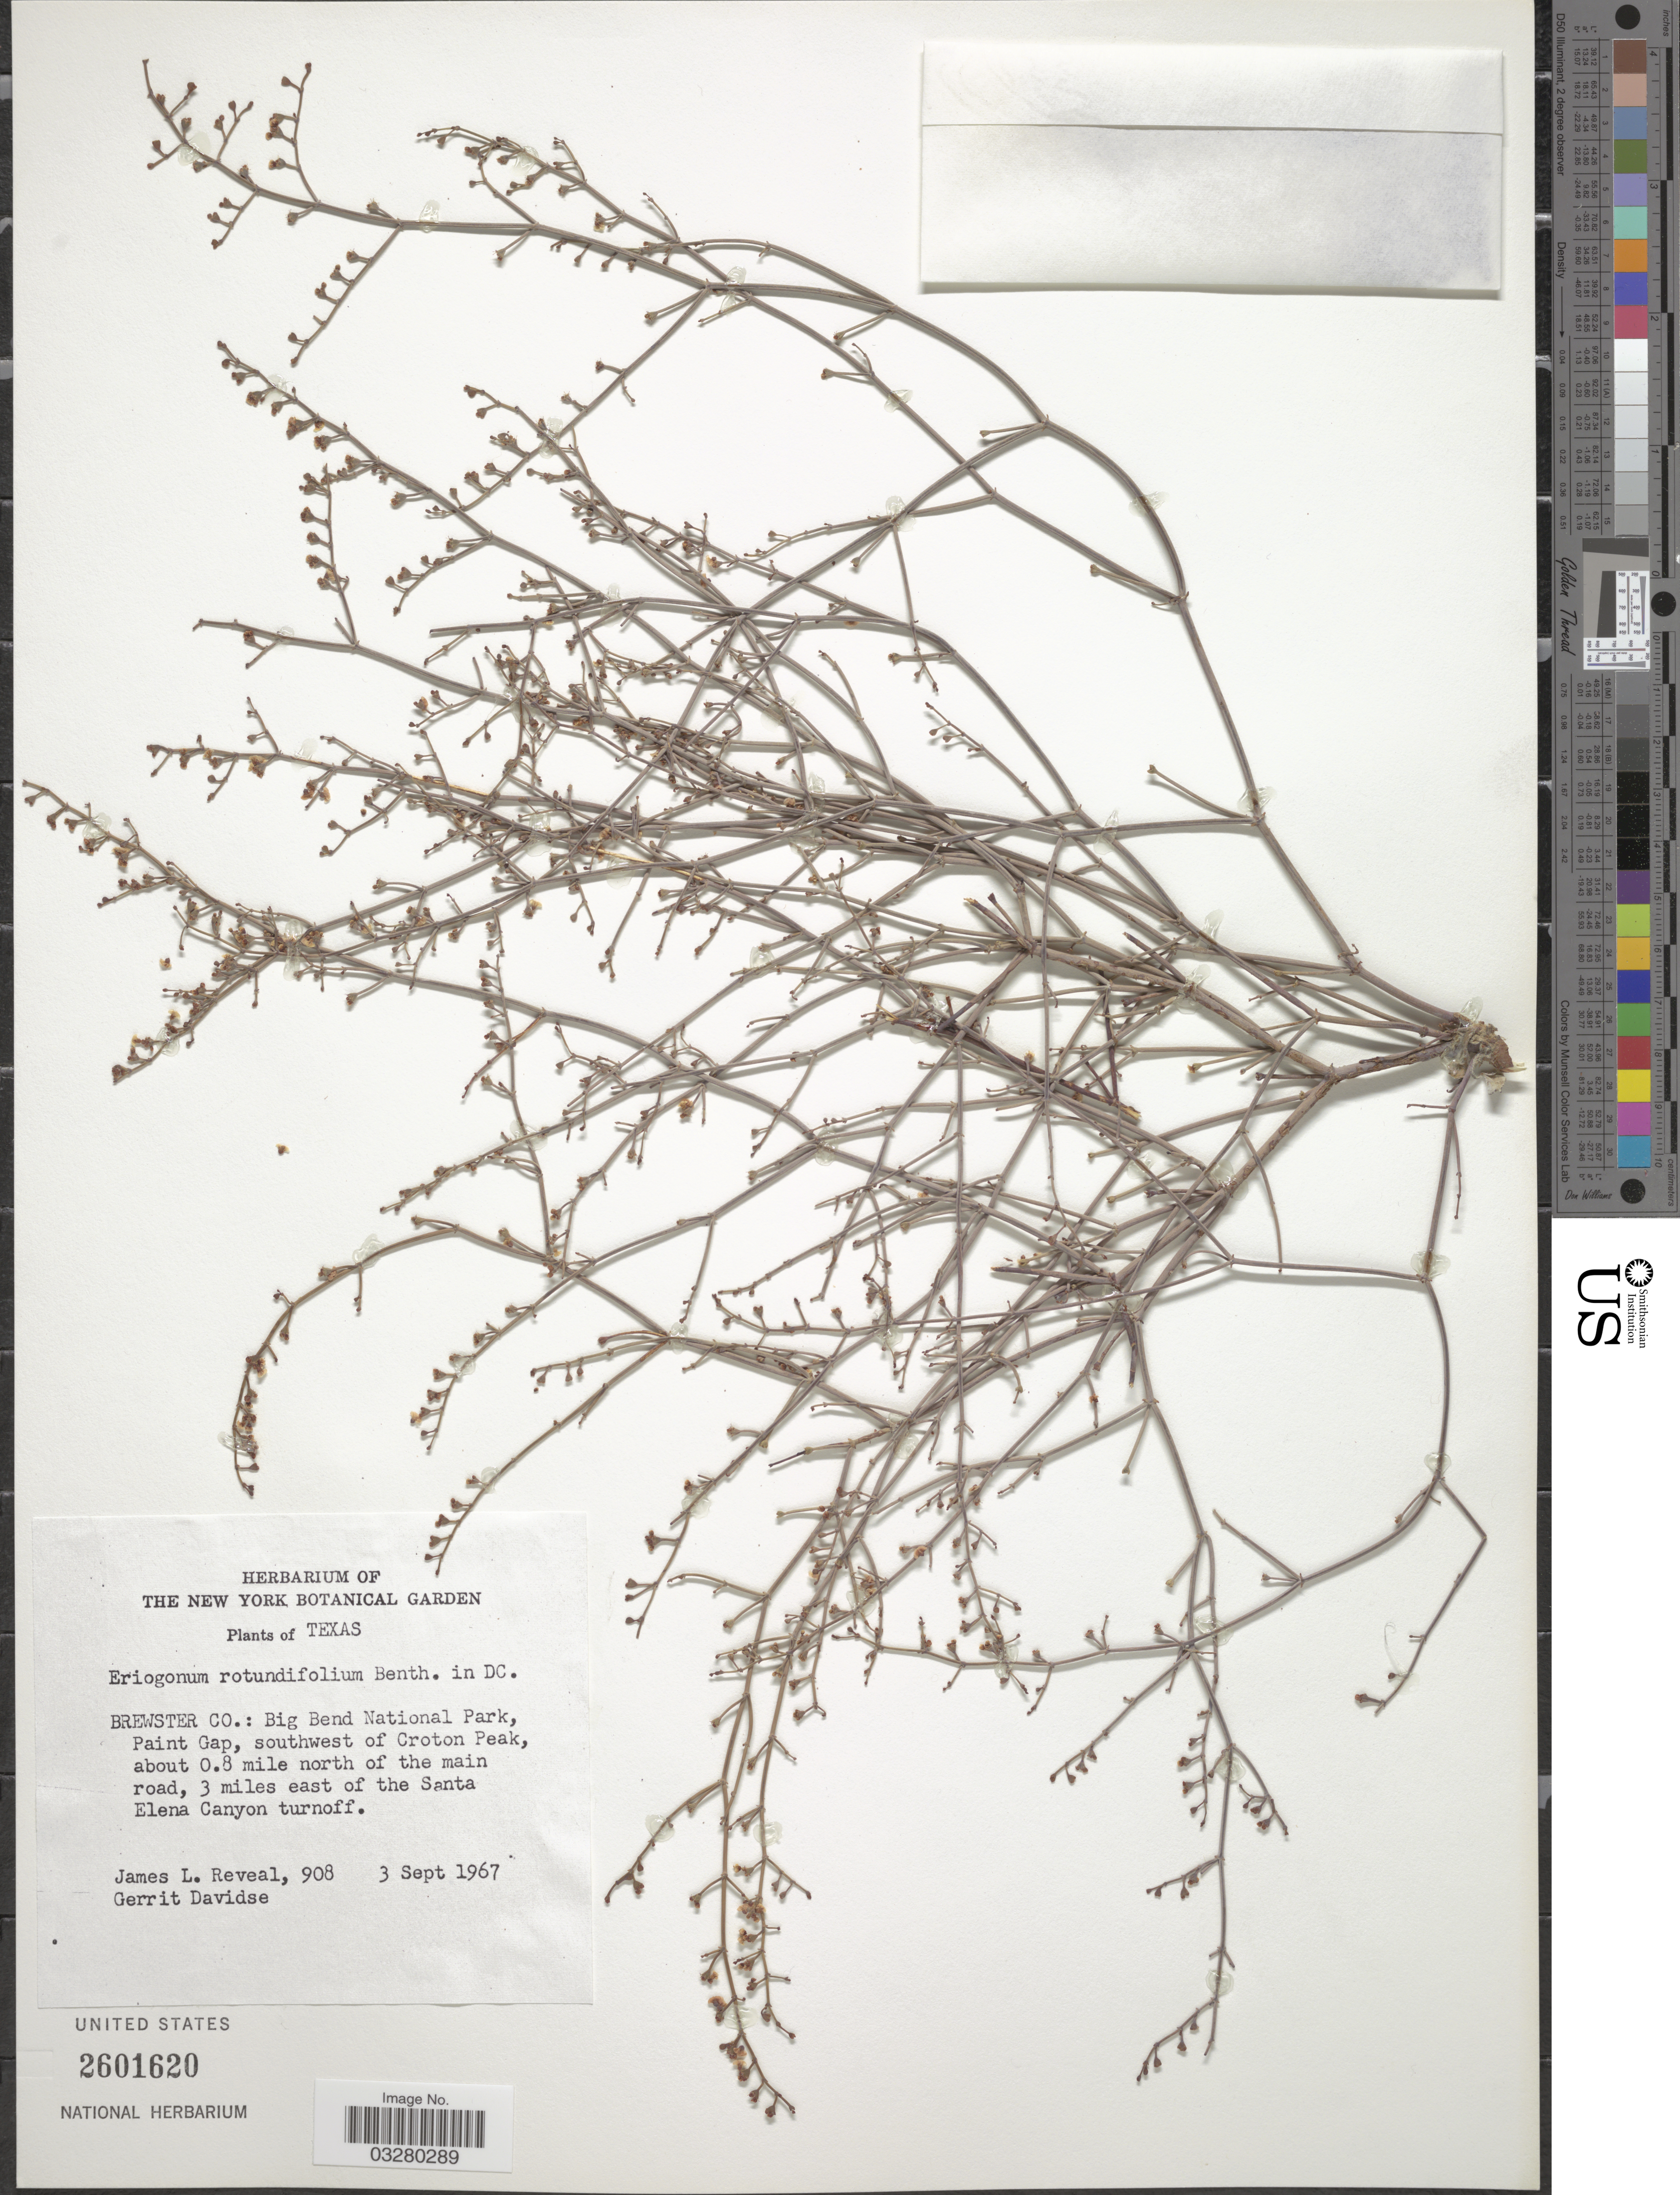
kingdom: Plantae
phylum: Tracheophyta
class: Magnoliopsida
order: Caryophyllales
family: Polygonaceae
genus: Eriogonum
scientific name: Eriogonum rotundifolium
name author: Benth. in DC.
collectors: J. L. Reveal & G. Davidse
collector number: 908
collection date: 1967-09-03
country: United States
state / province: Texas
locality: Brewster Co.: Big Bend National Park, Paint Gap, southwest of Croton Peak, about 0.8 mile north of the main road, 3 miles east of the Santa Elena Canyon turnoff.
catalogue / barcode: US 2601620